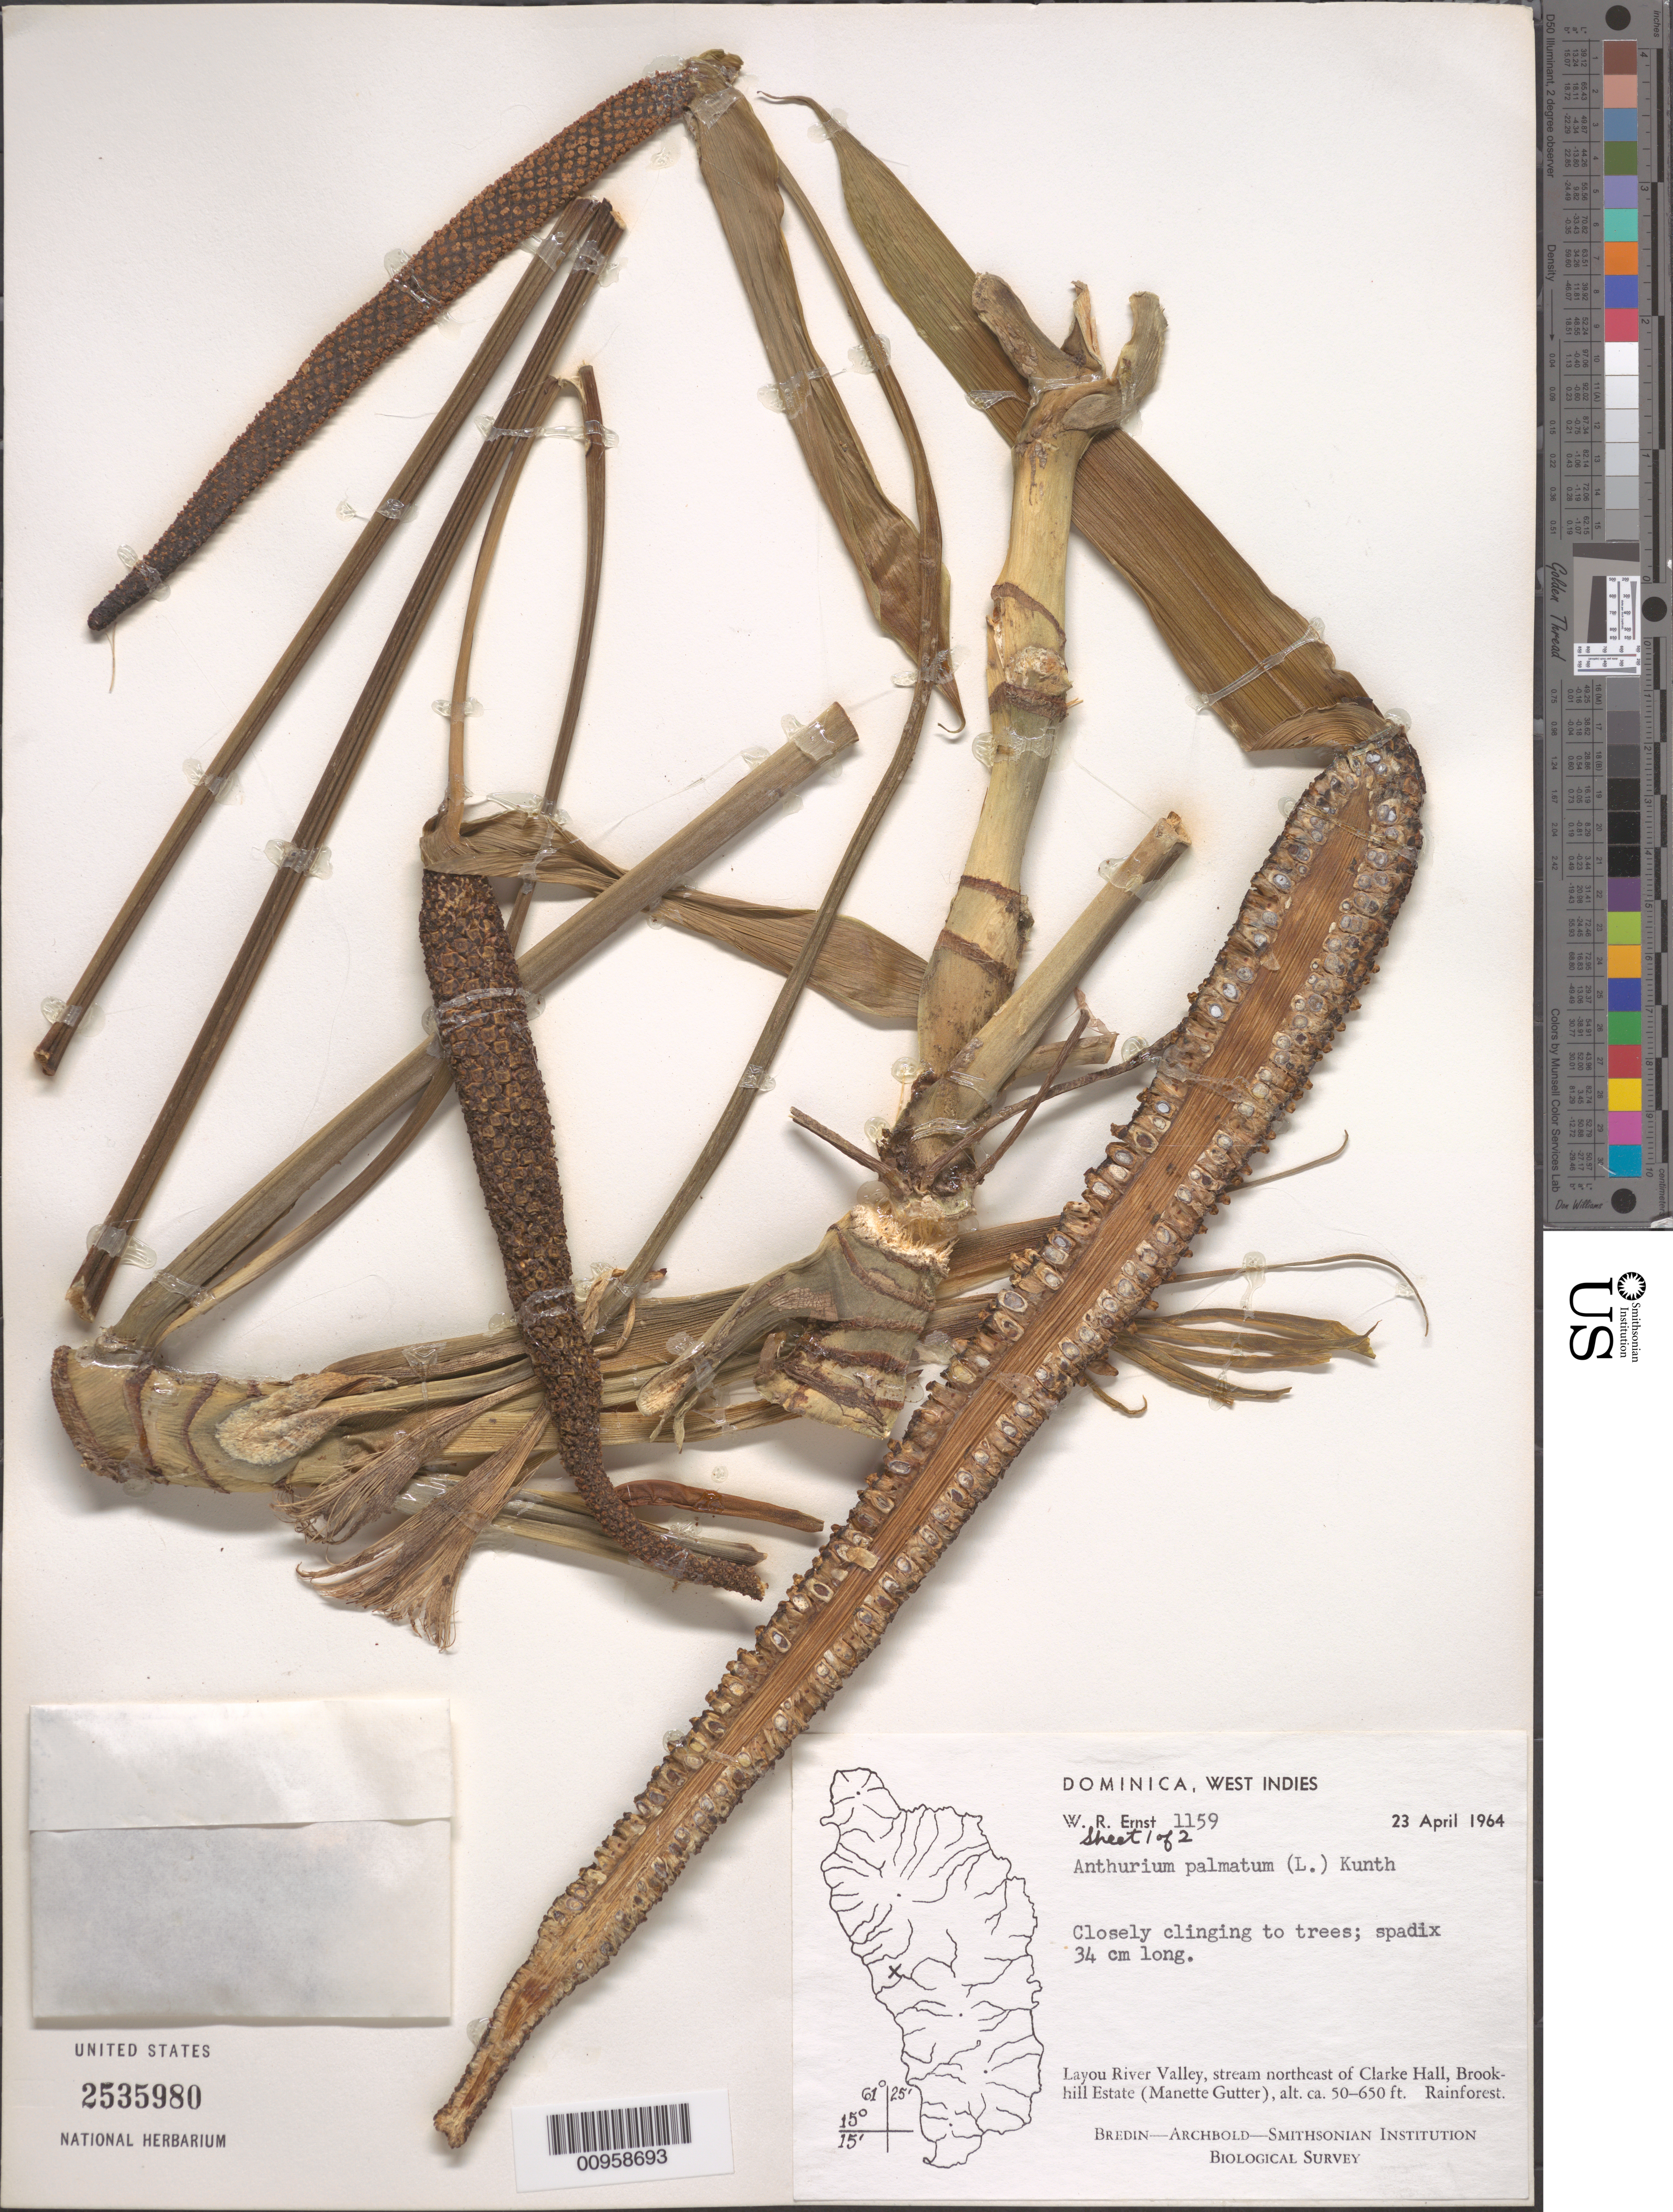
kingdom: Plantae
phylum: Tracheophyta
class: Liliopsida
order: Alismatales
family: Araceae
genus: Anthurium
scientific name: Anthurium palmatum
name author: (L.) Schott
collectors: W. R. Ernst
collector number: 1159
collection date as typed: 23 Apr 1964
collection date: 1964-04-23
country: Dominica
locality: Layou River Valley, stream northeast of Clarke Hall, Brookhill Estate (Manette Gutter)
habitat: Closely clinging to trees in rainforest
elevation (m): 15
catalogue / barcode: US 2535980